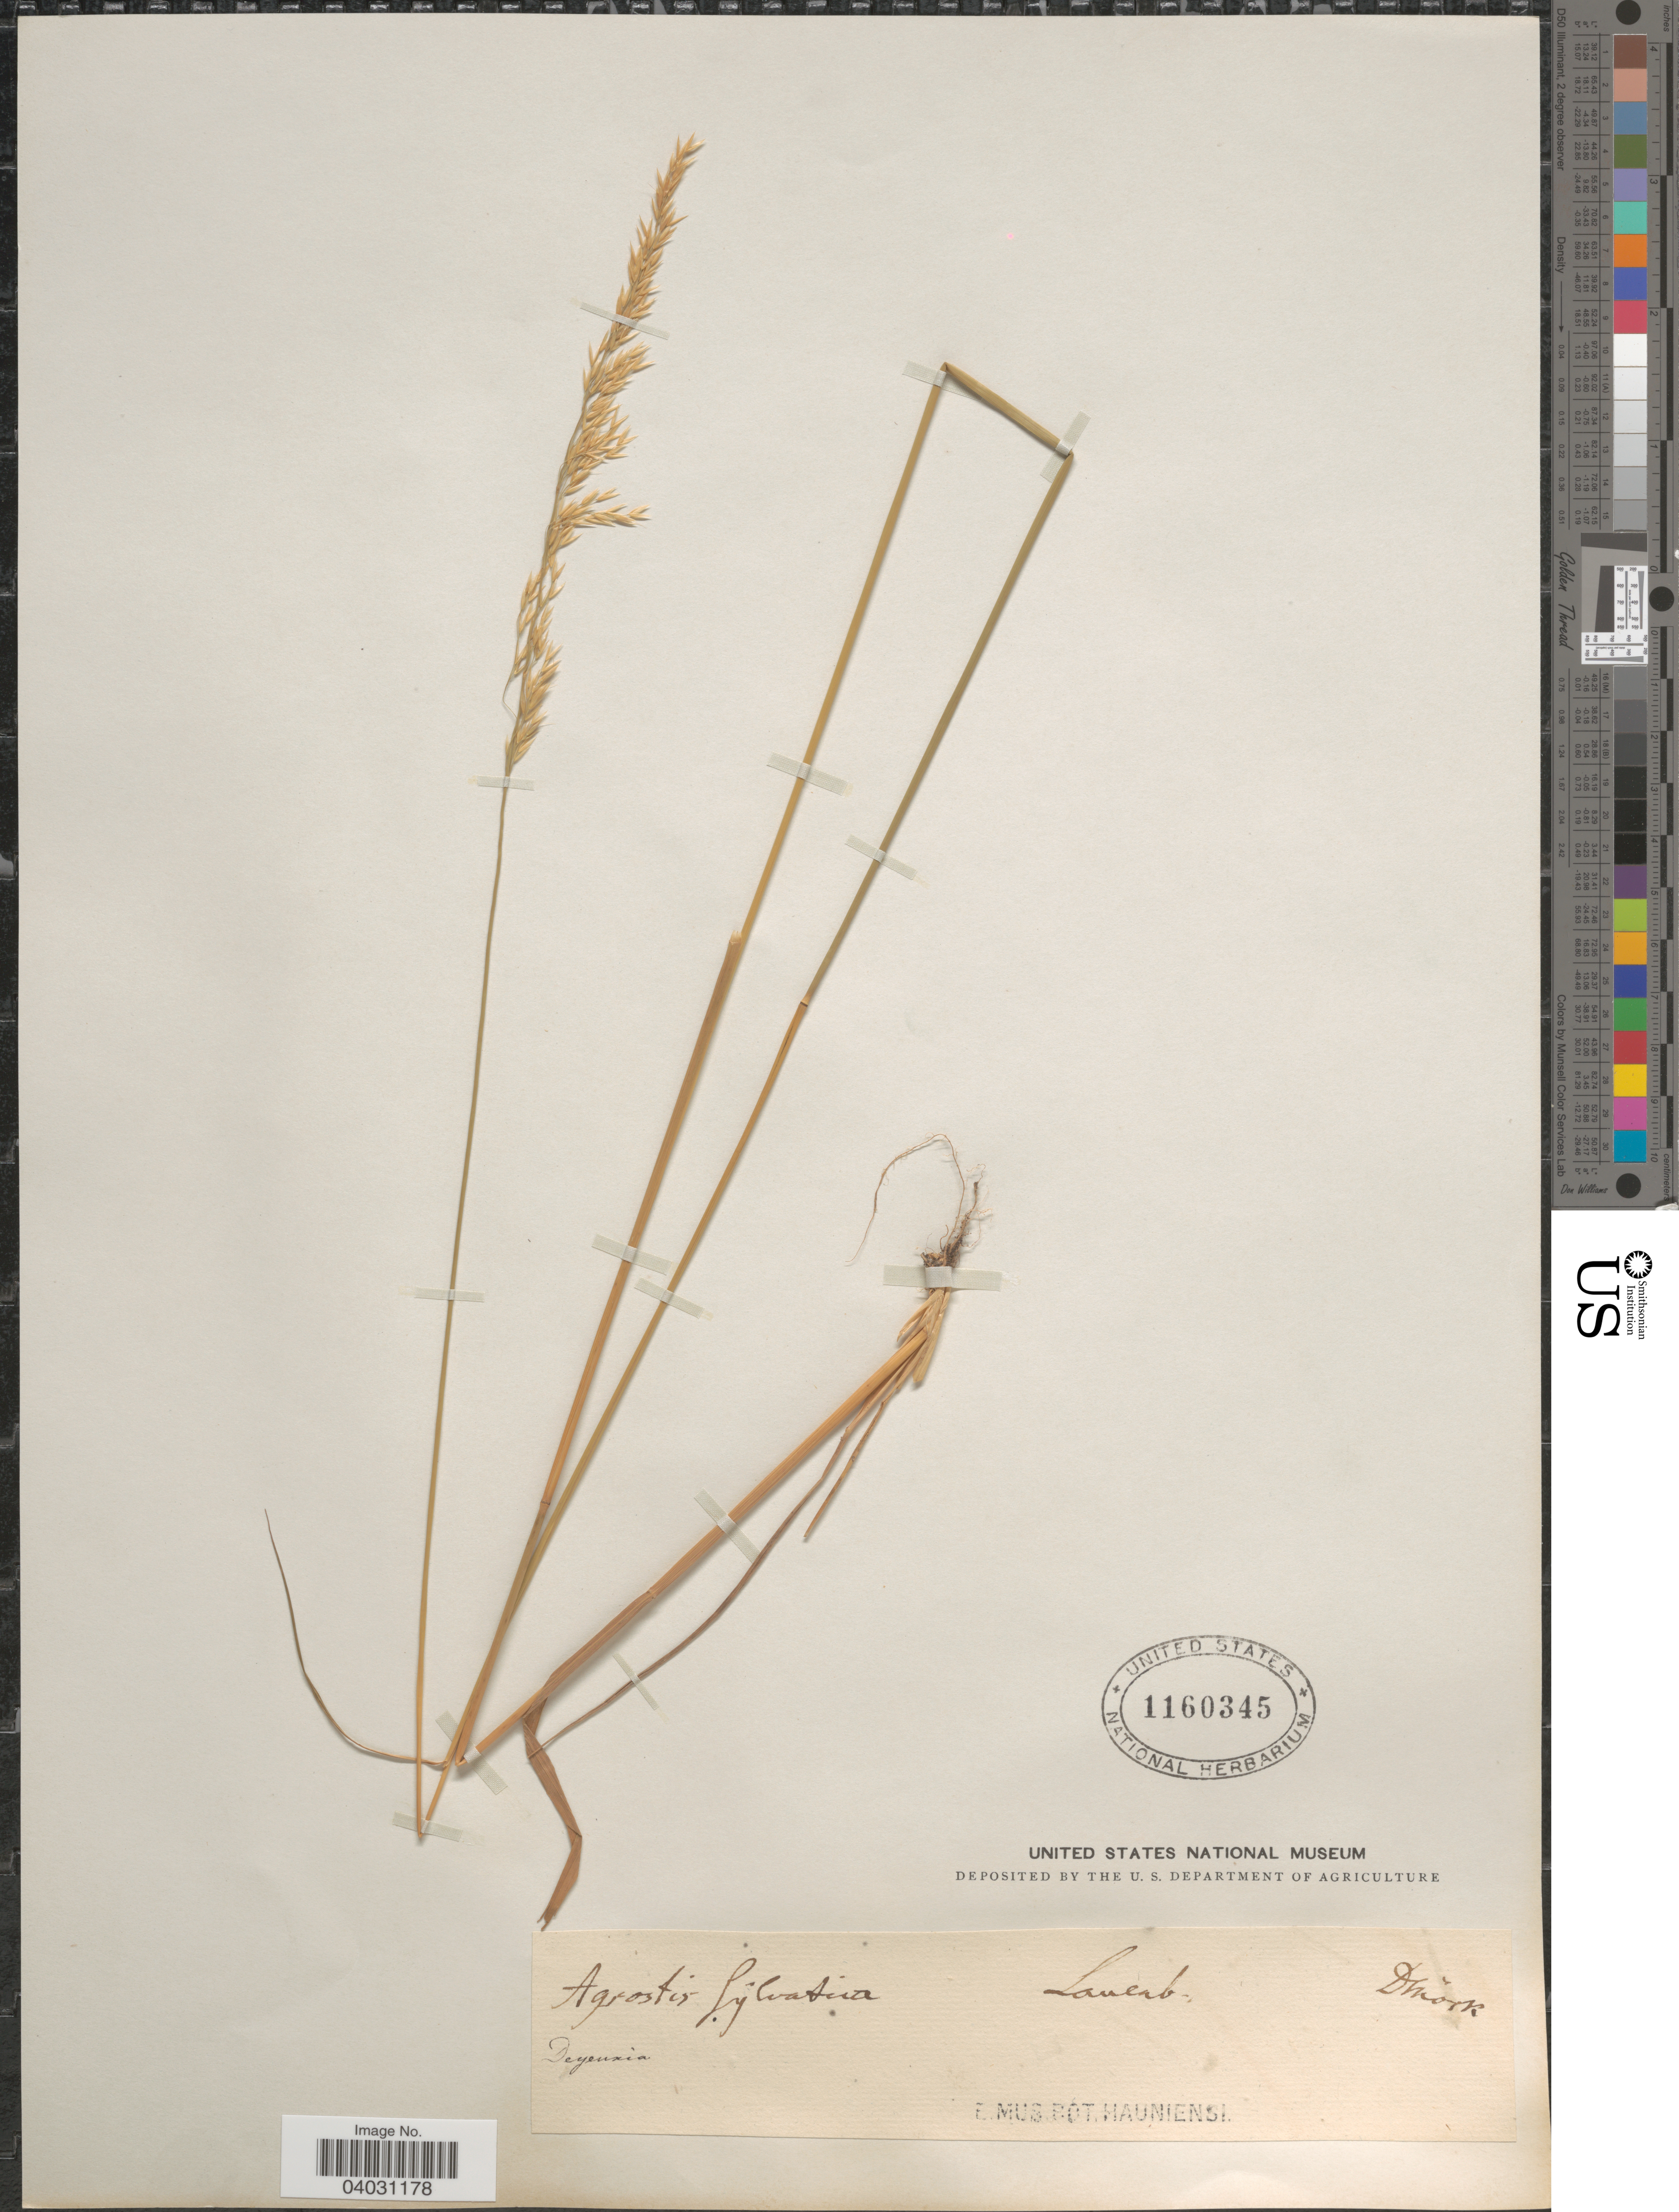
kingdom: Plantae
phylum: Tracheophyta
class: Liliopsida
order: Poales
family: Poaceae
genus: Calamagrostis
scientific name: Calamagrostis arundinacea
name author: (L.) Roth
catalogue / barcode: US 1160345